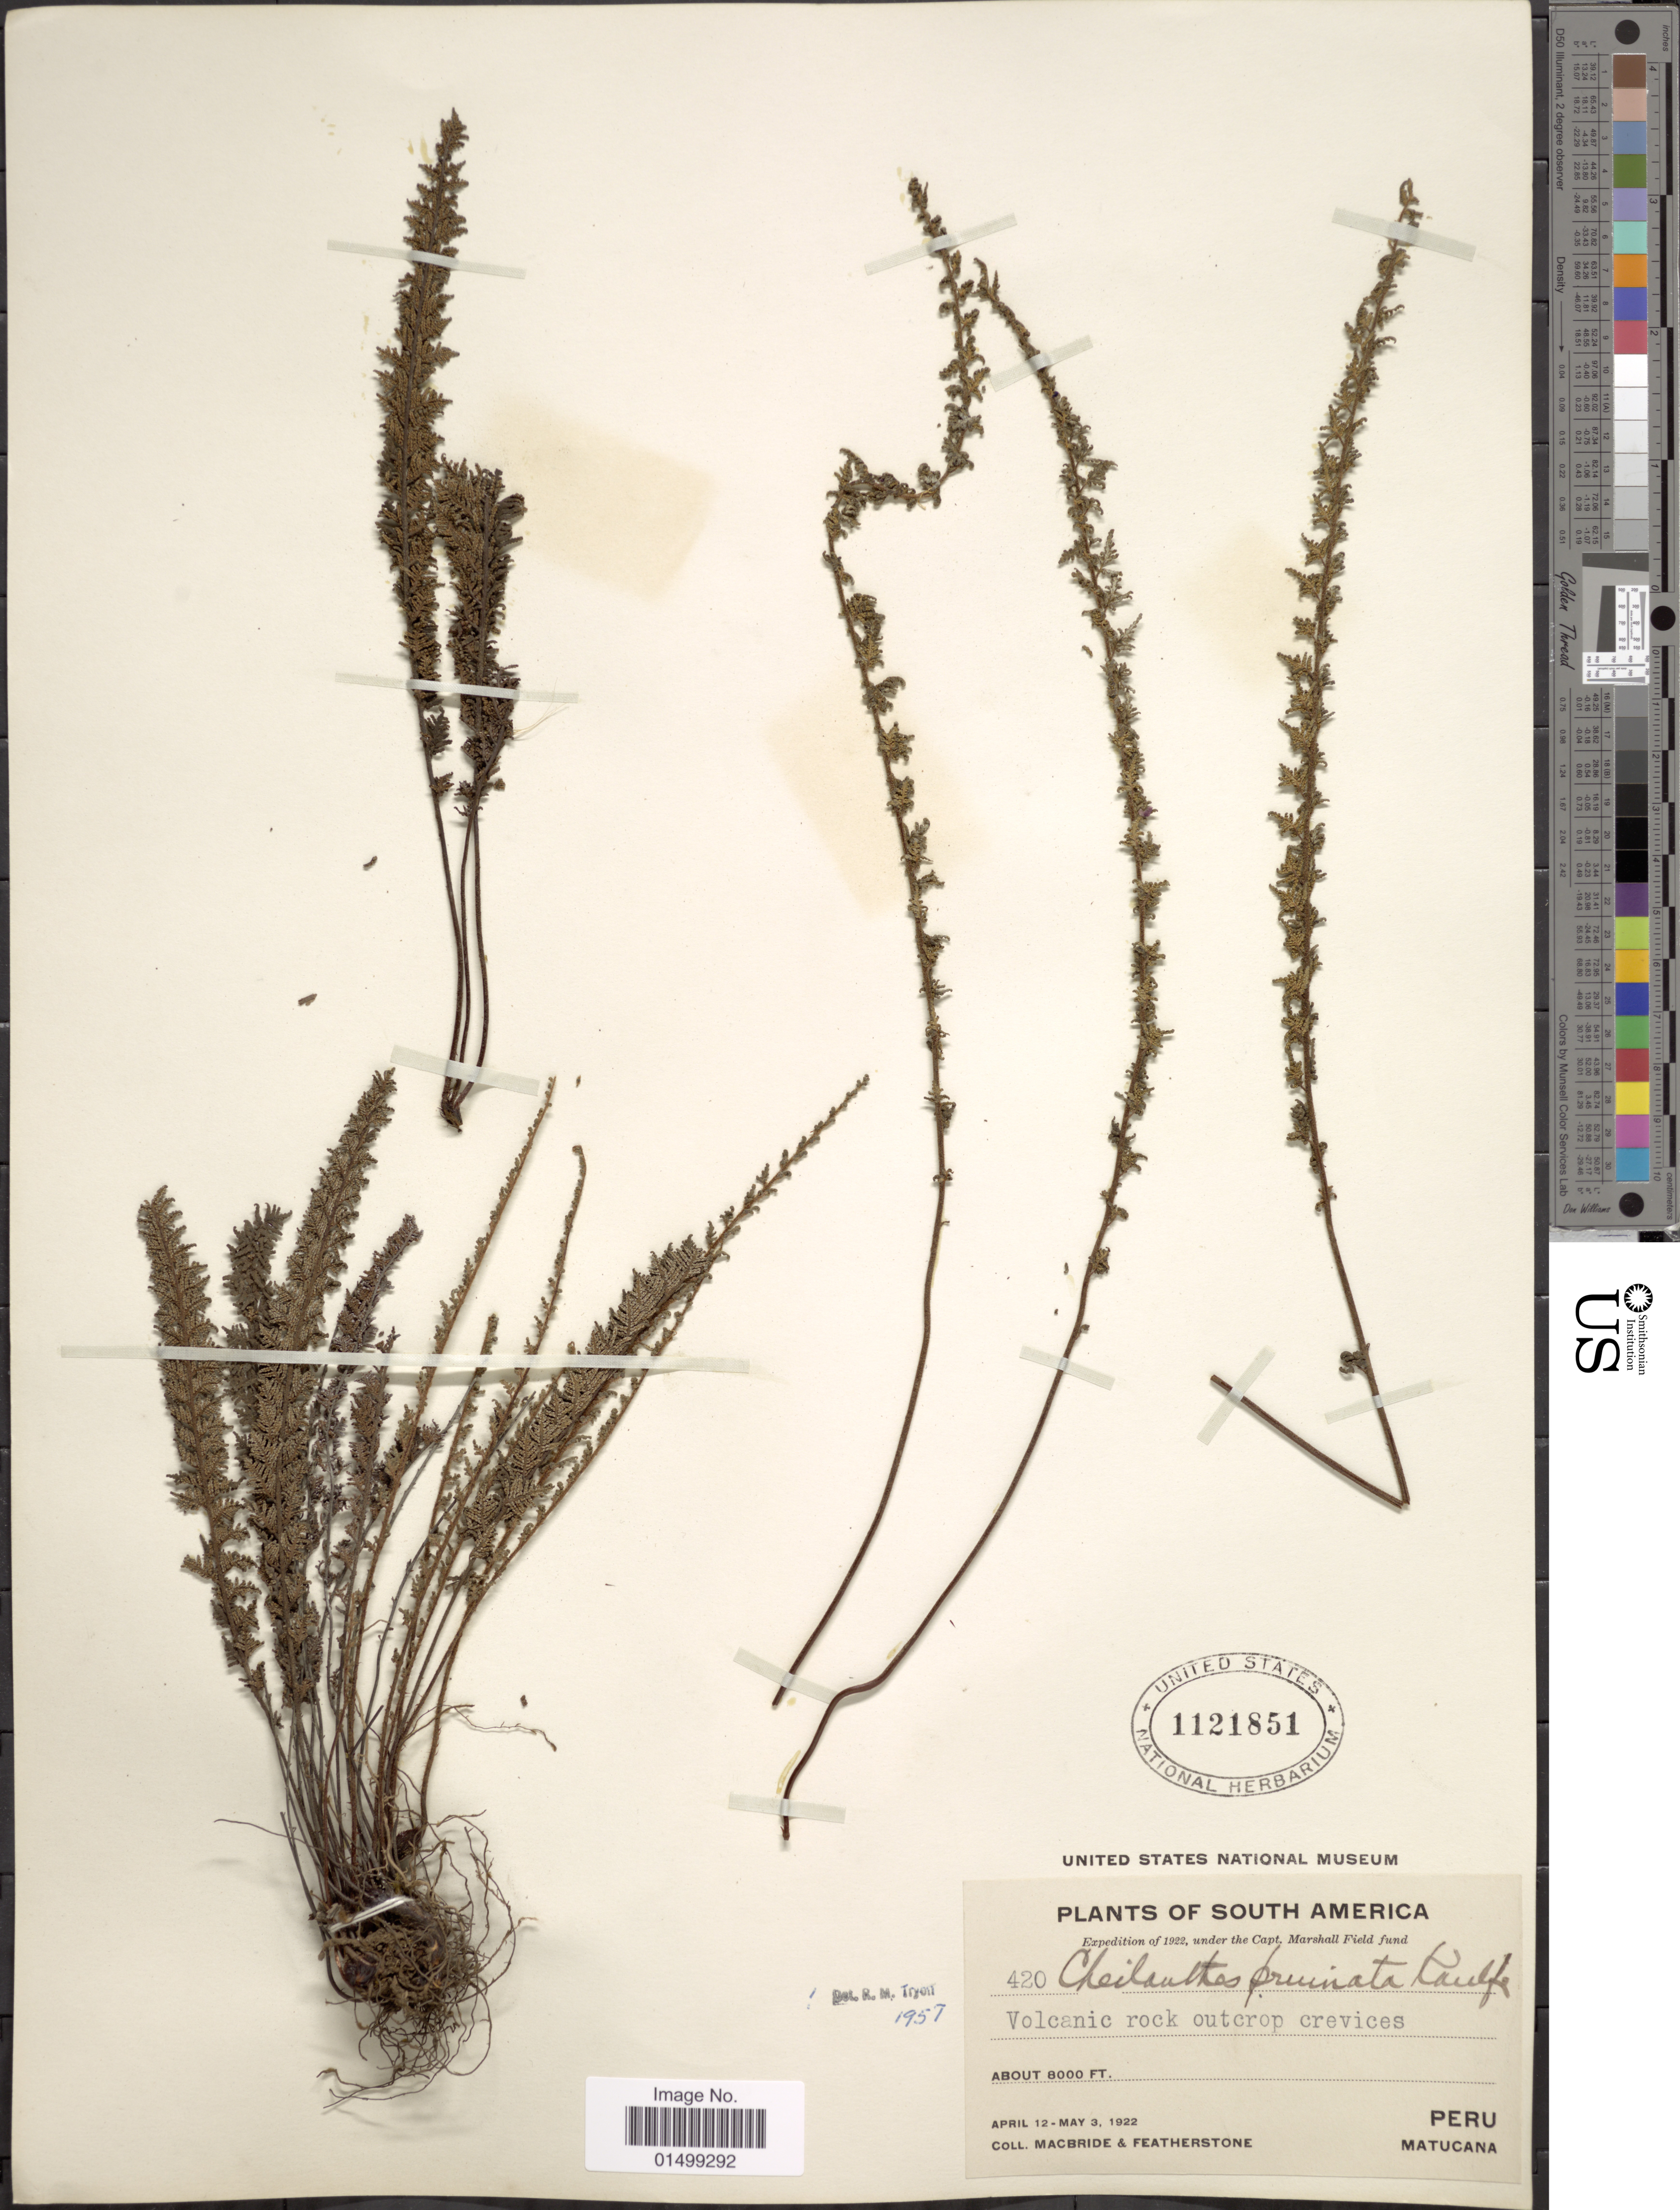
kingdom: Plantae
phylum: Tracheophyta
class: Polypodiopsida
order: Polypodiales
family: Pteridaceae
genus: Cheilanthes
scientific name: Cheilanthes pruinata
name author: Kaulf.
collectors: Macbride, -- & -. Featherstone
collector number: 420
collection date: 1922-04-12/1922-05-03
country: Peru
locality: Matucana, volcanic rock outcrop crevices.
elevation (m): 2438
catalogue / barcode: US 1121851